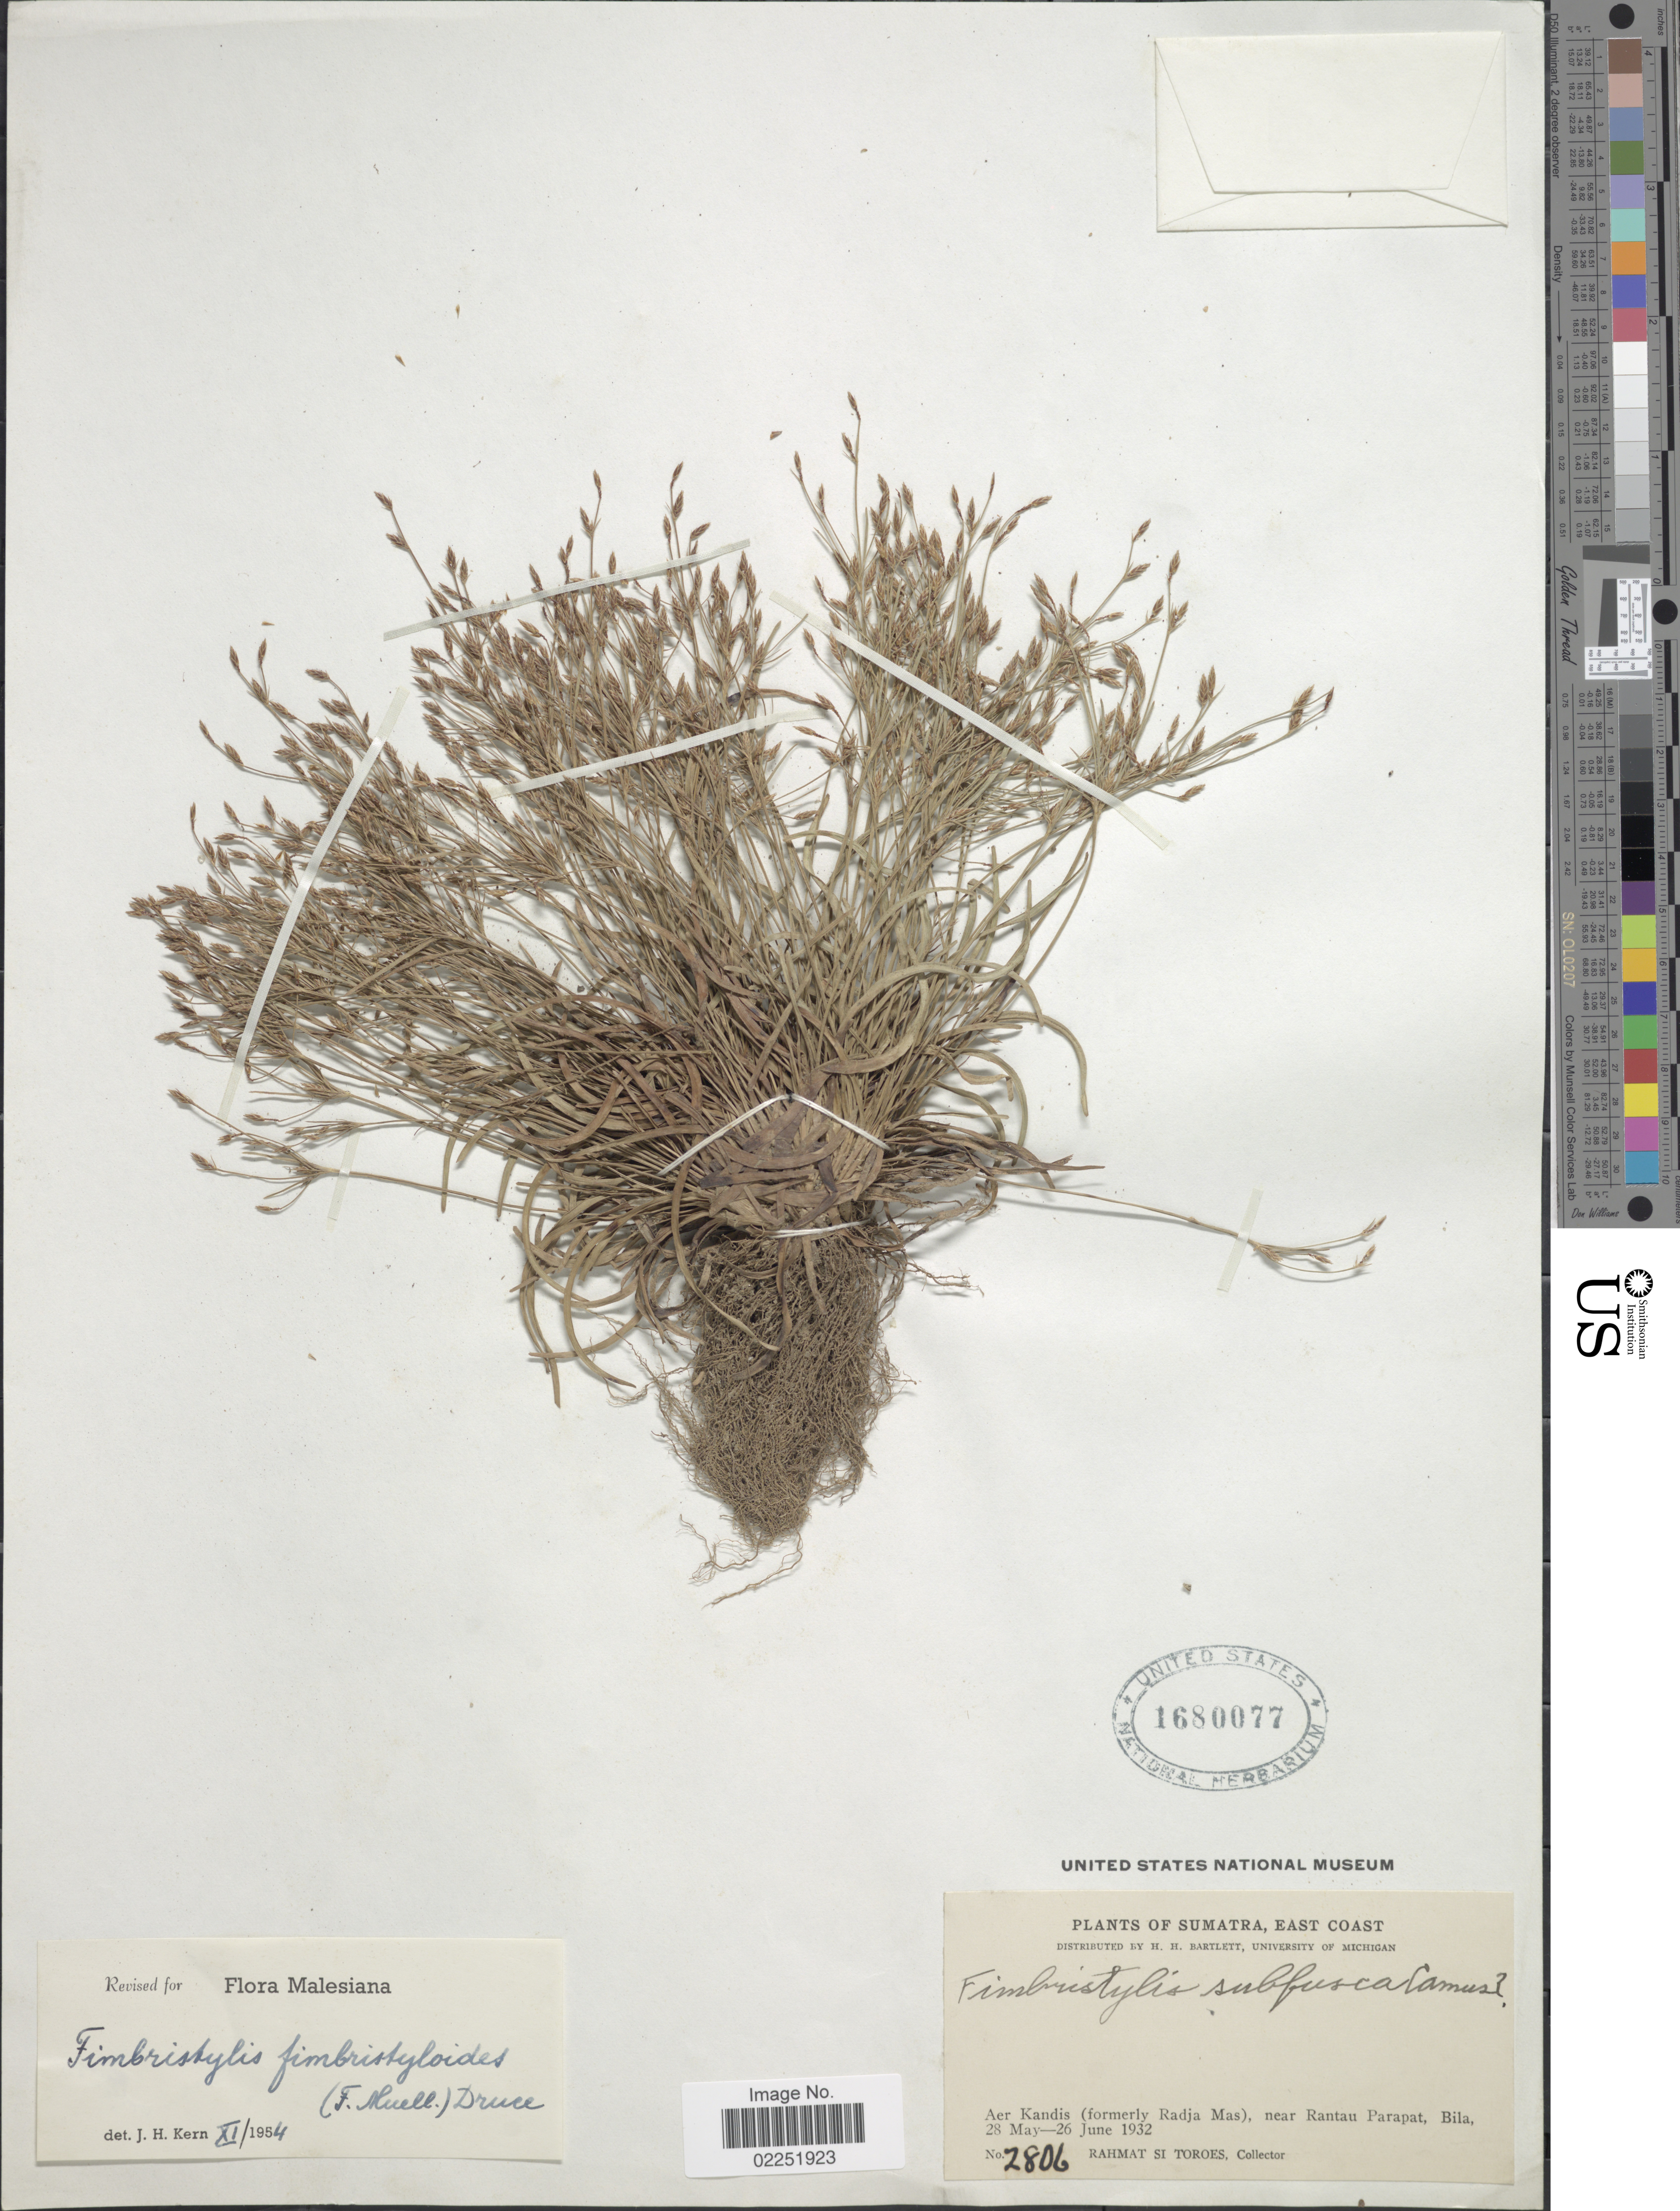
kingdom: Plantae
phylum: Tracheophyta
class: Liliopsida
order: Poales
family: Cyperaceae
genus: Fimbristylis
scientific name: Fimbristylis fimbristyloides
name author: (F. Muell.) Druce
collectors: Rahmat Si Boeea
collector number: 2806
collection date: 1932-05-28/1932-06-26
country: Indonesia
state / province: Sumatra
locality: East Coast, Aer Kandis (formerly Radja Mas), near Rantau Parapat, Bila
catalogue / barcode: US 1680077